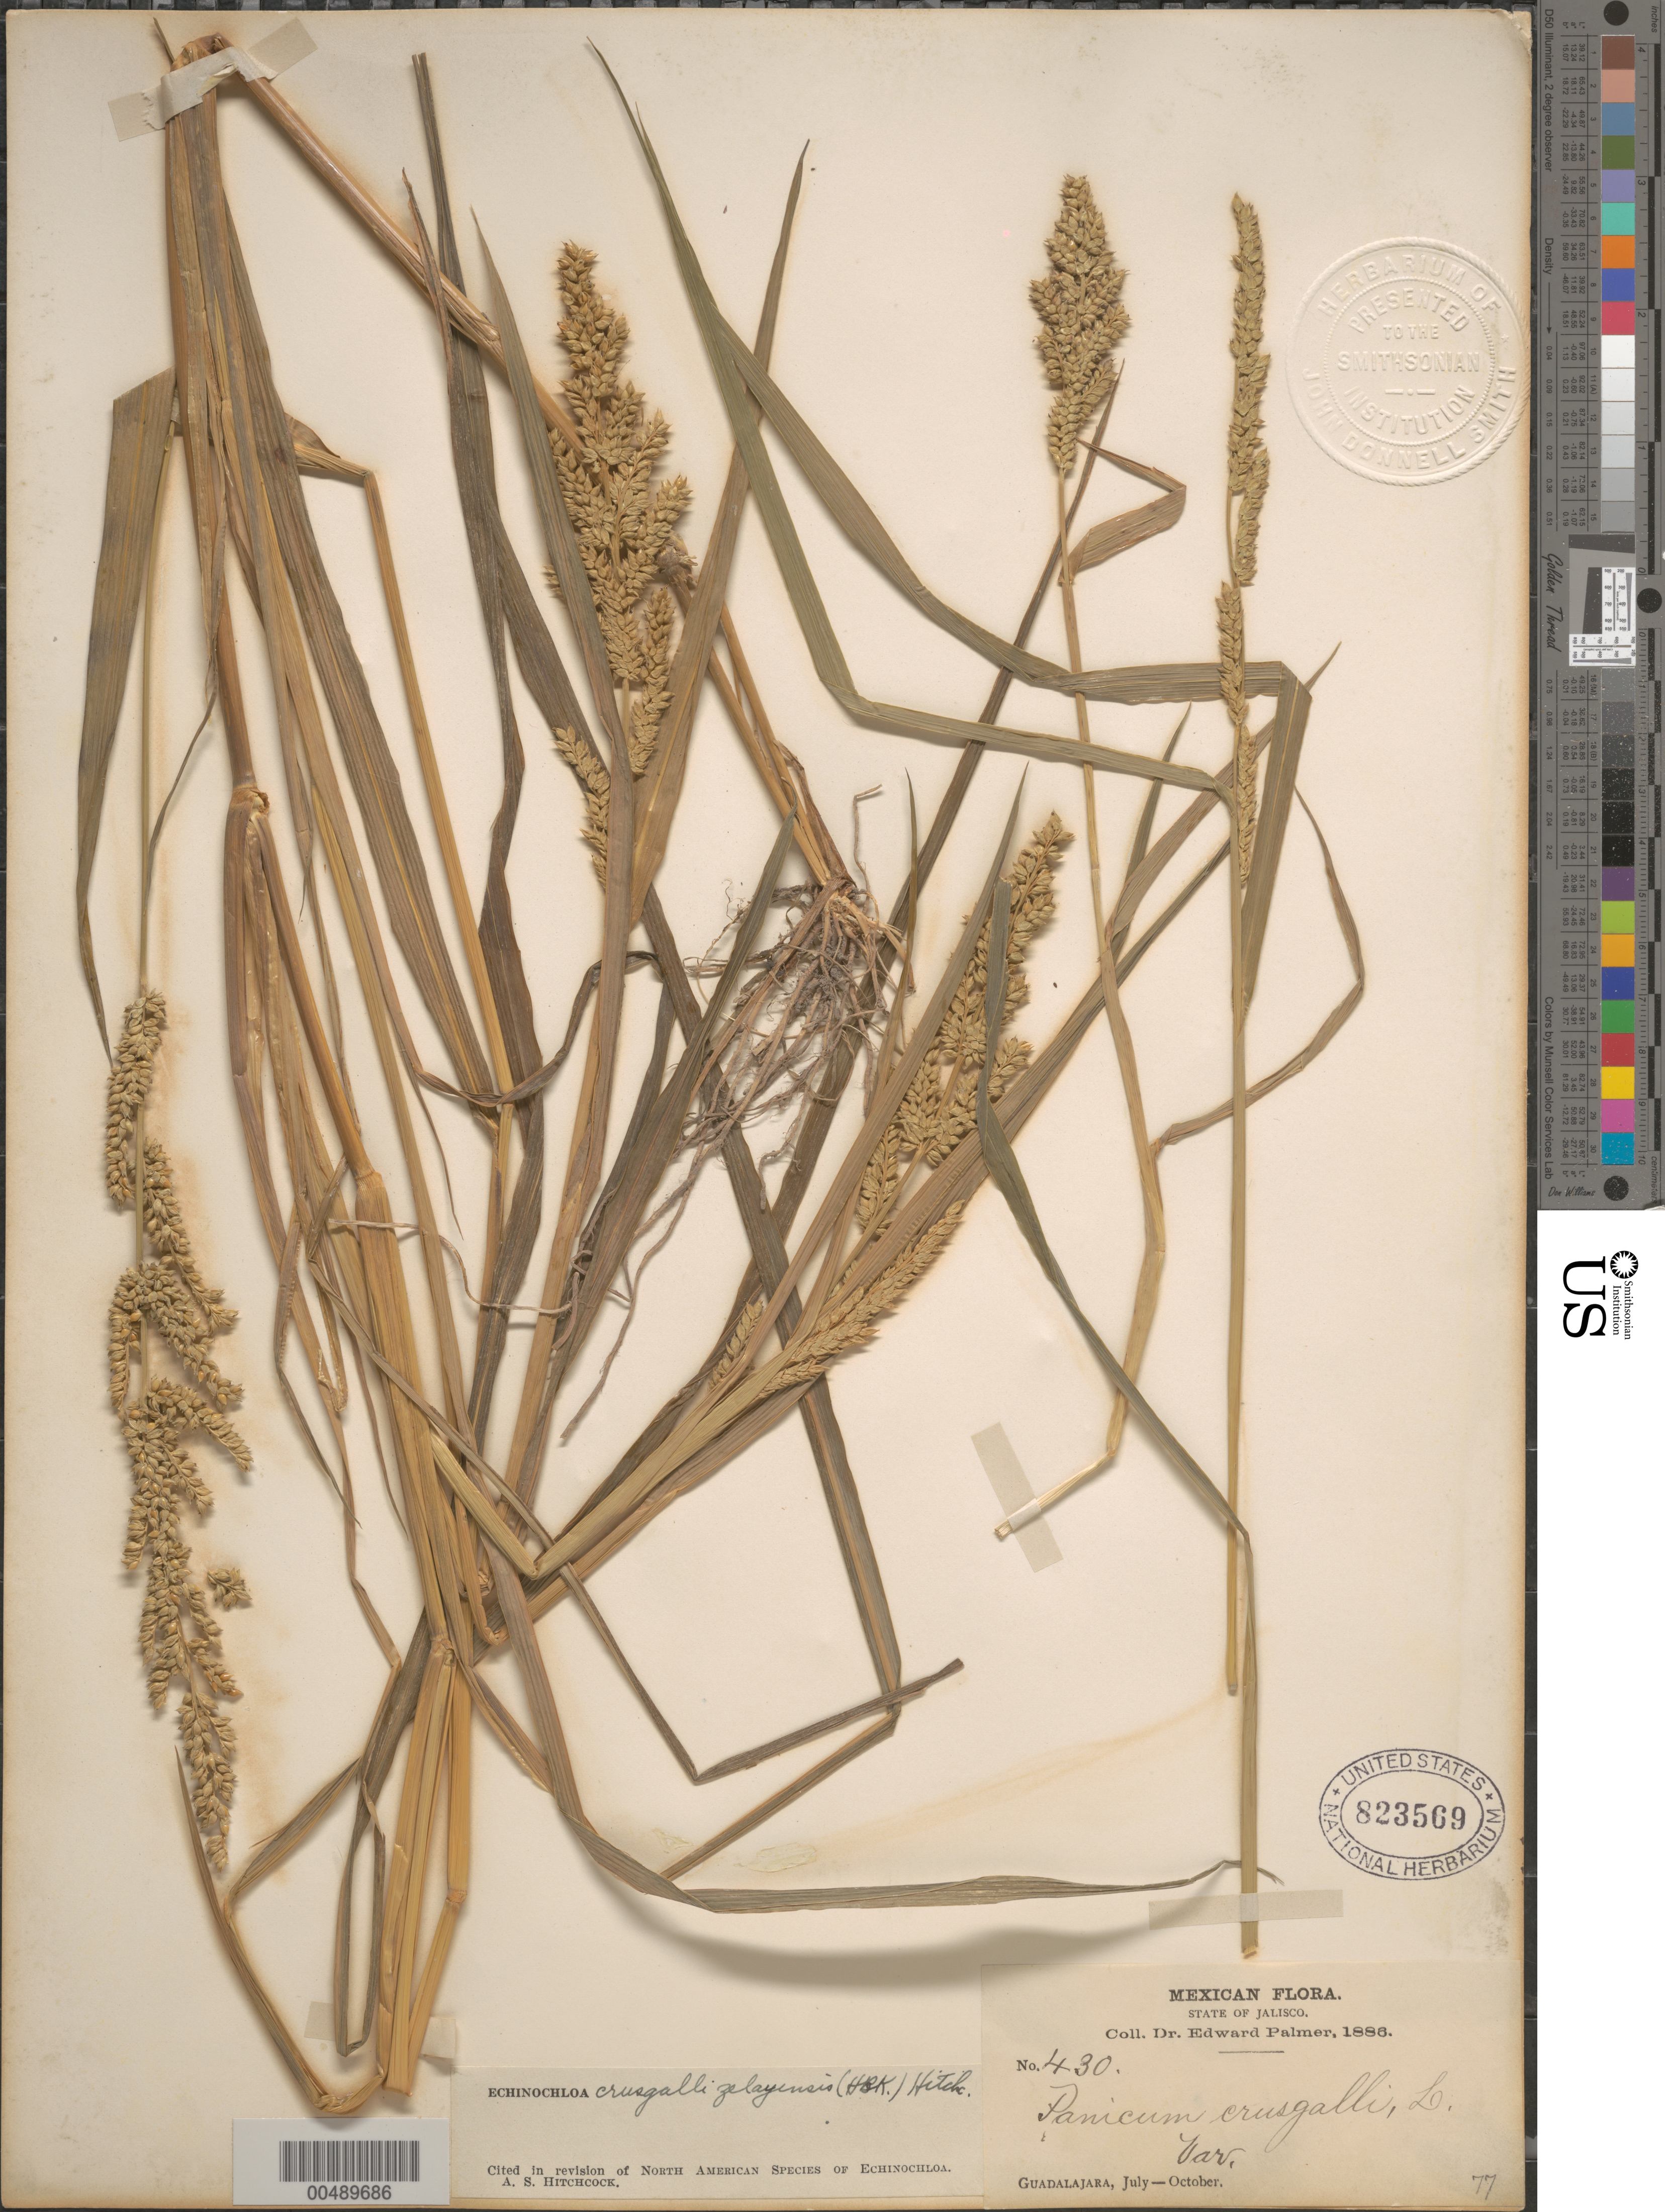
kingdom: Plantae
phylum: Tracheophyta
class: Liliopsida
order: Poales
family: Poaceae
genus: Echinochloa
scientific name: Echinochloa crus-galli var. zelayensis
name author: (Kunth) Hitchc.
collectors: E. Palmer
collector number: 430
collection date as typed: Jul 1886 to Oct 1886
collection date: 1886-07/1886-10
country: Mexico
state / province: Jalisco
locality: Guadalajara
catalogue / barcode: US 823569